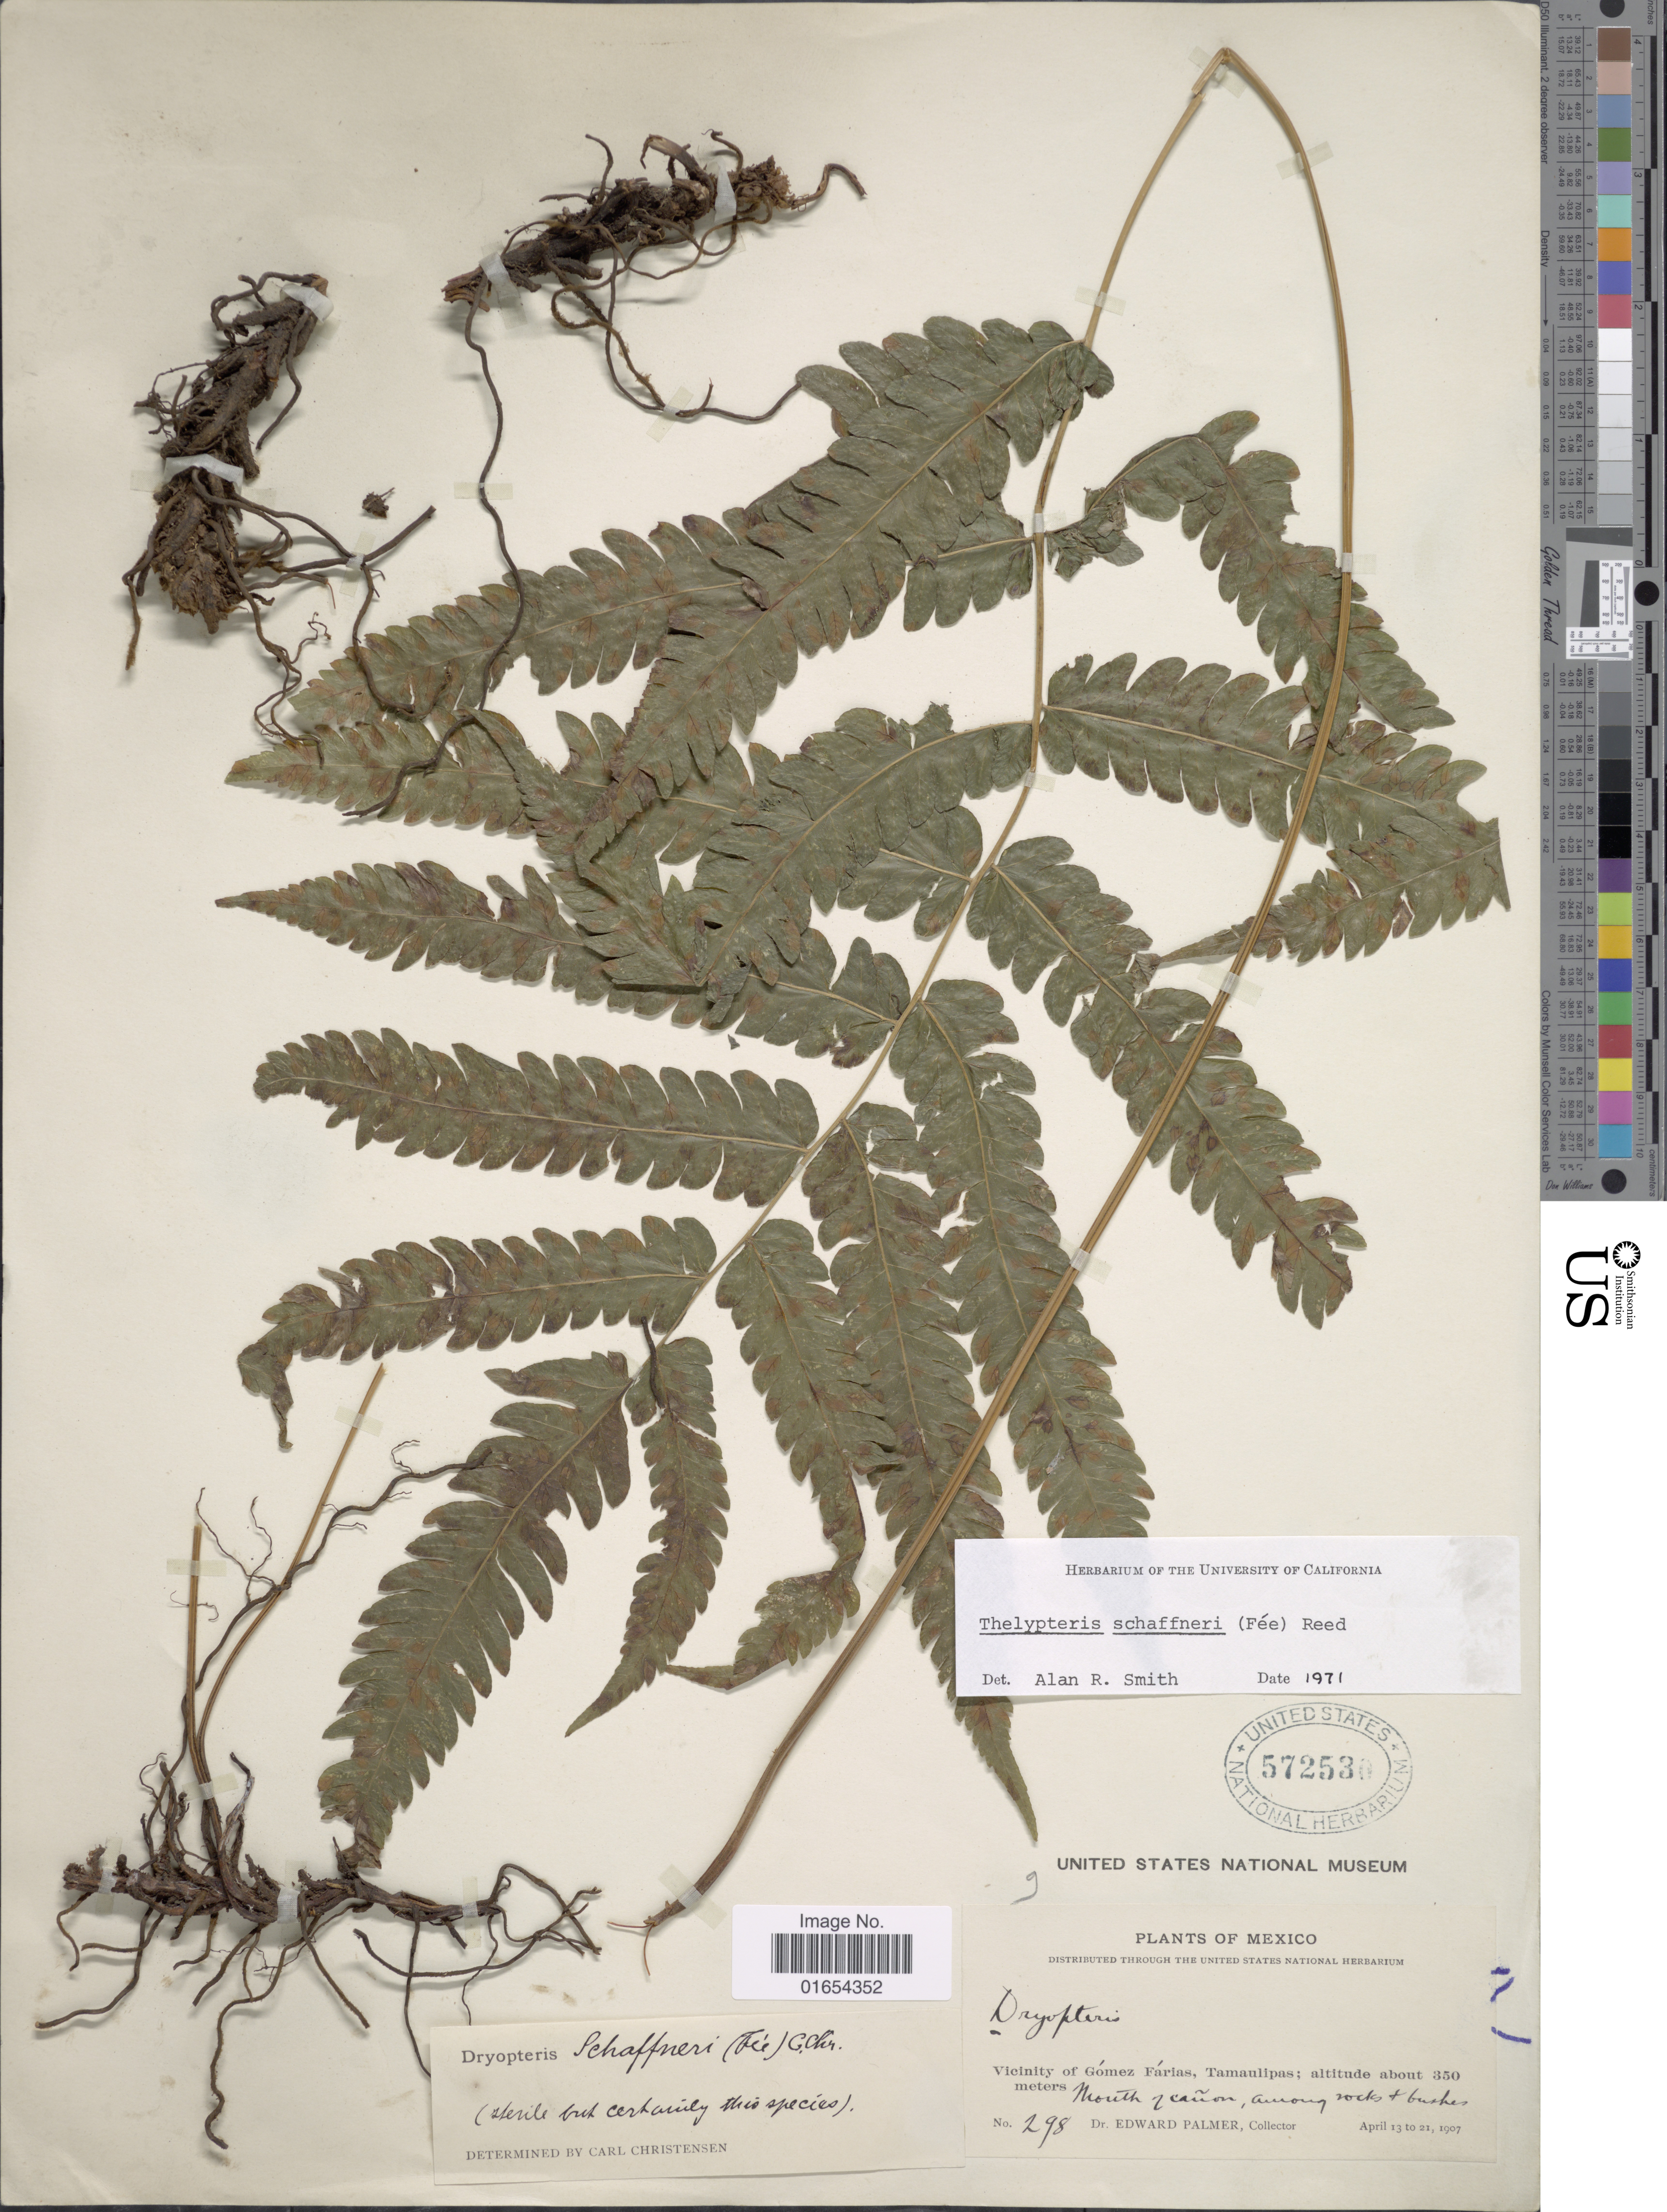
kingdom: Plantae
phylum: Tracheophyta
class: Polypodiopsida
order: Polypodiales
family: Thelypteridaceae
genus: Goniopteris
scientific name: Goniopteris schaffneri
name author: (Fée) Salino & T.E. Almeida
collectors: E. Palmer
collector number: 298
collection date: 1907-04-13/1907-04-21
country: Mexico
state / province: Tamaulipas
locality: Vicinity of Gomez Farias, mouth of canon, among rocks + bushes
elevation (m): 350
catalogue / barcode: US 572530